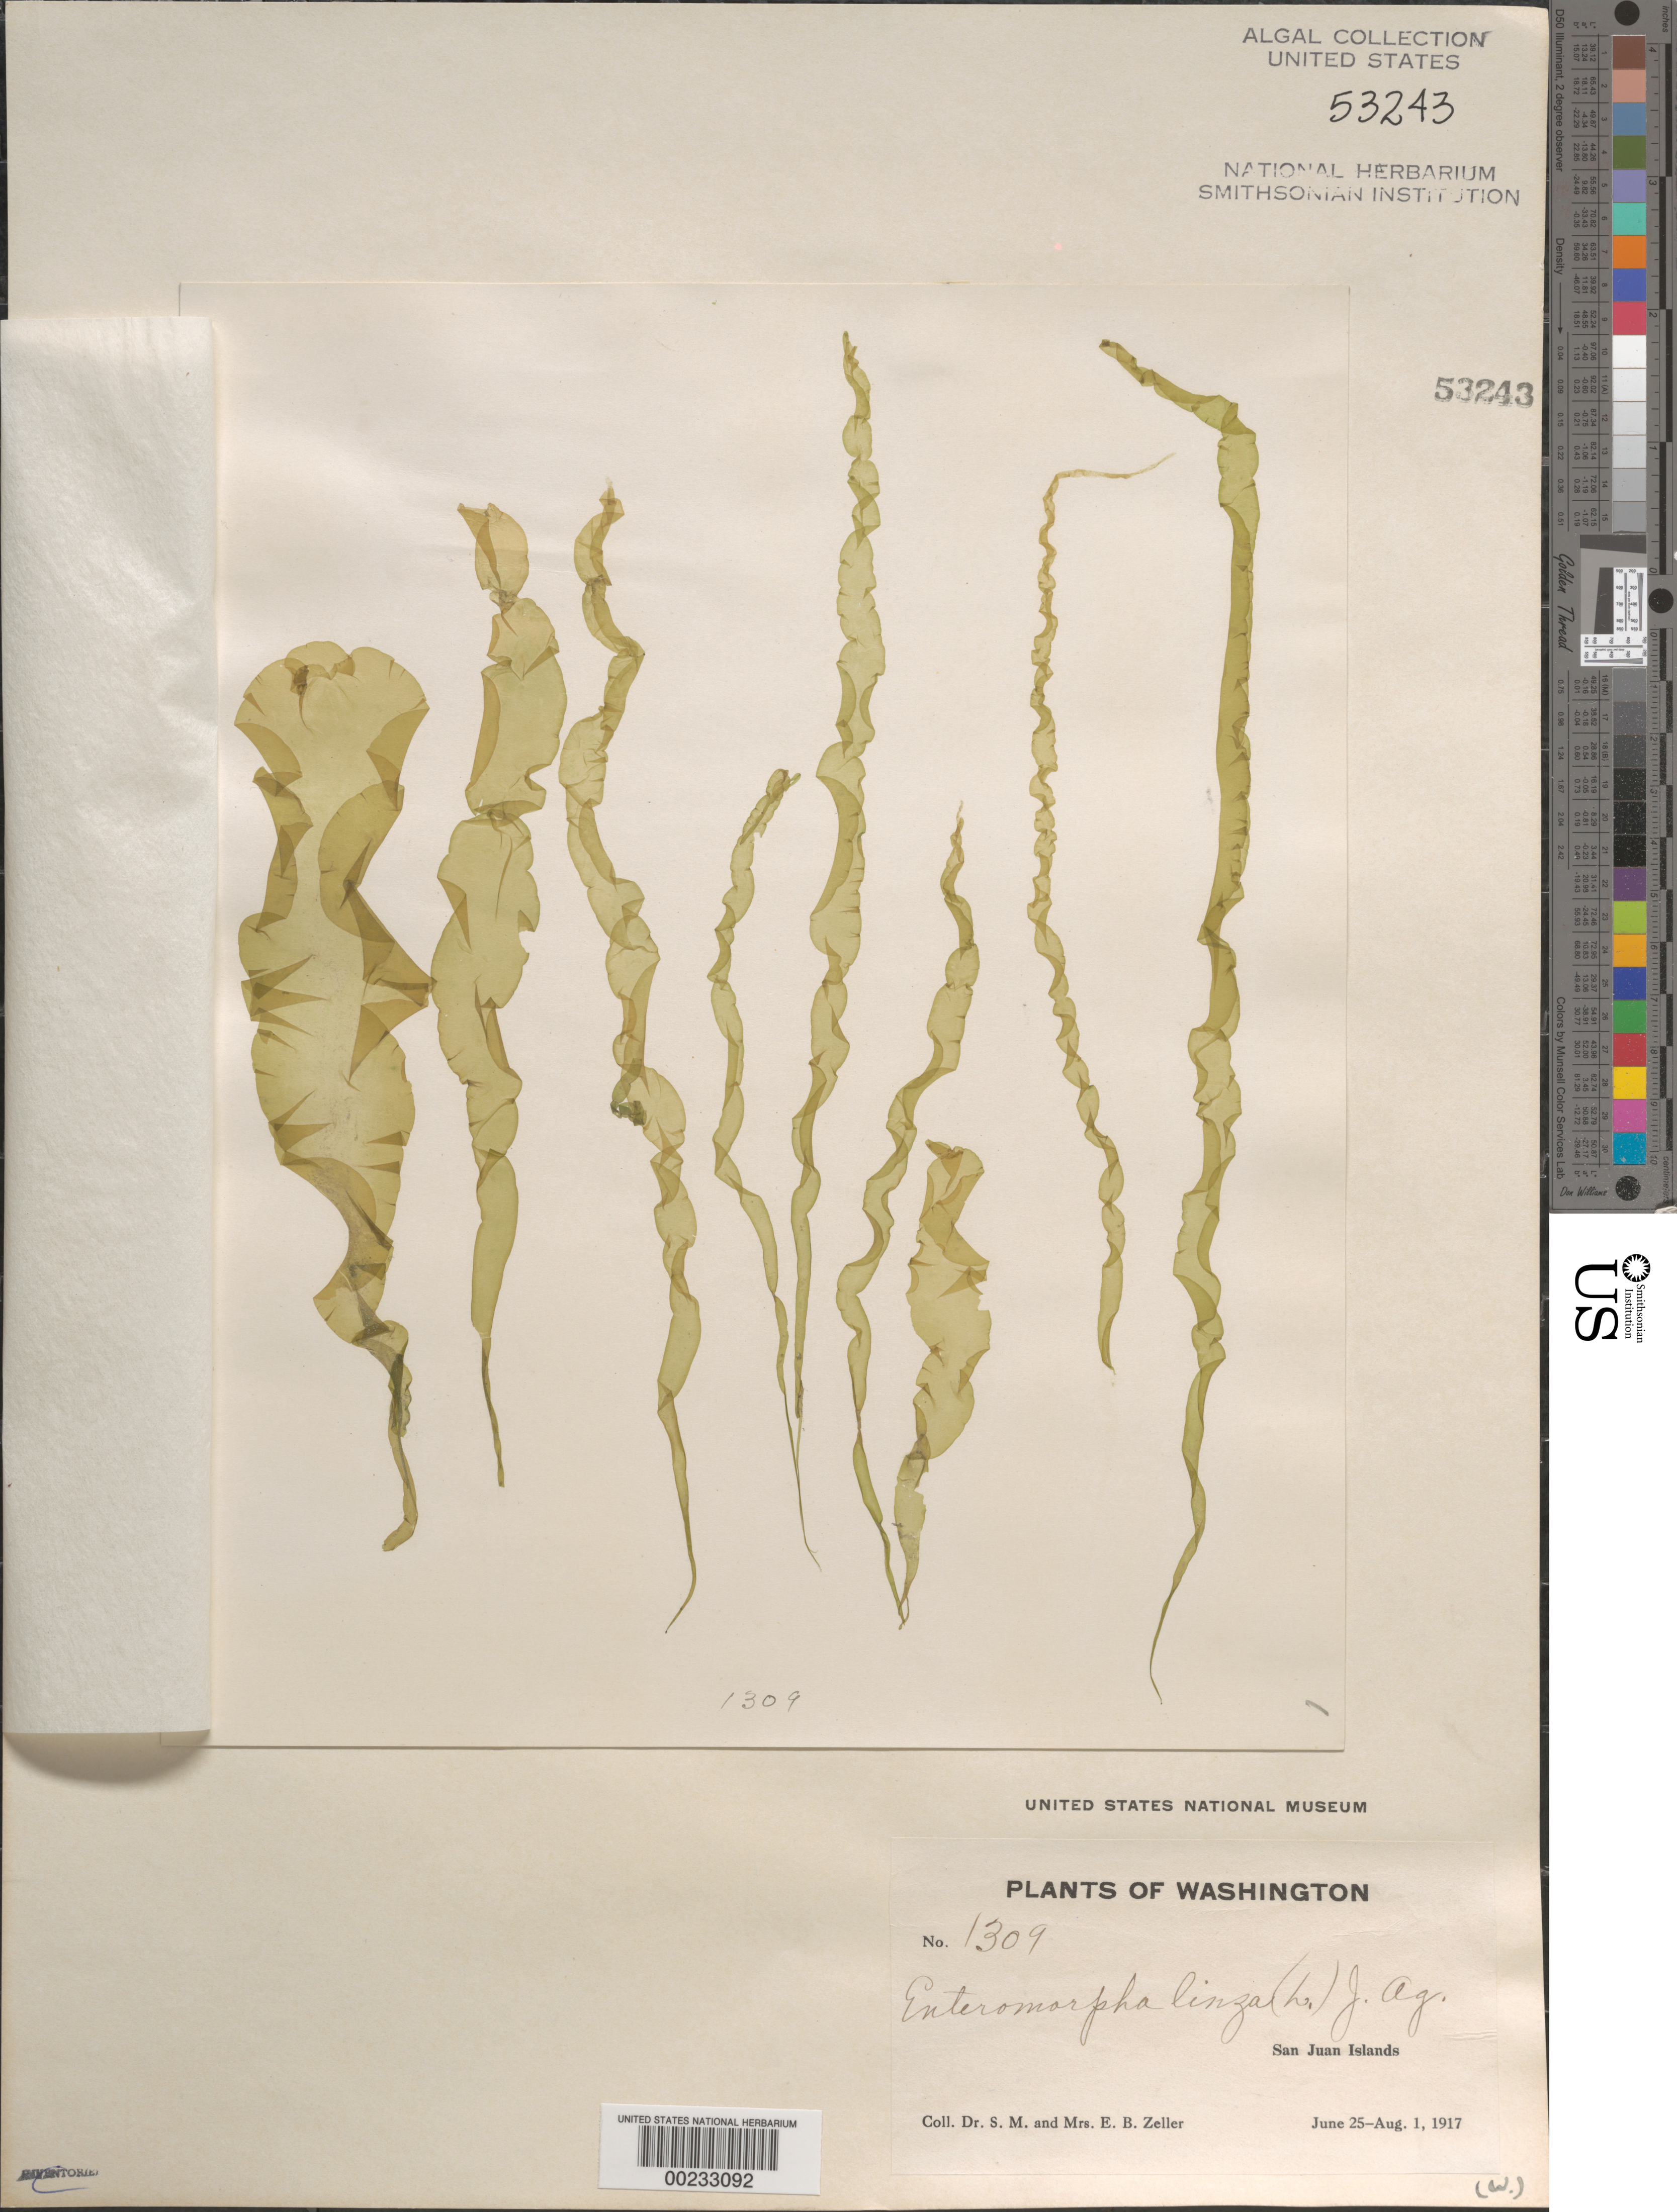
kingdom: Plantae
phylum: Chlorophyta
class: Ulvophyceae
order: Ulvales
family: Ulvaceae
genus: Ulva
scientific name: Ulva clathrata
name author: (Roth) C. Agardh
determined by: Algae name updating Project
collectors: S. Zeller & E. Zeller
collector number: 1309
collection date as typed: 25 Jun 1917 to 01 Aug 1917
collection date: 1917-06-25/1917-08-01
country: United States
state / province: Washington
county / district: San Juan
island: San Juan Islands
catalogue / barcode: US 53243